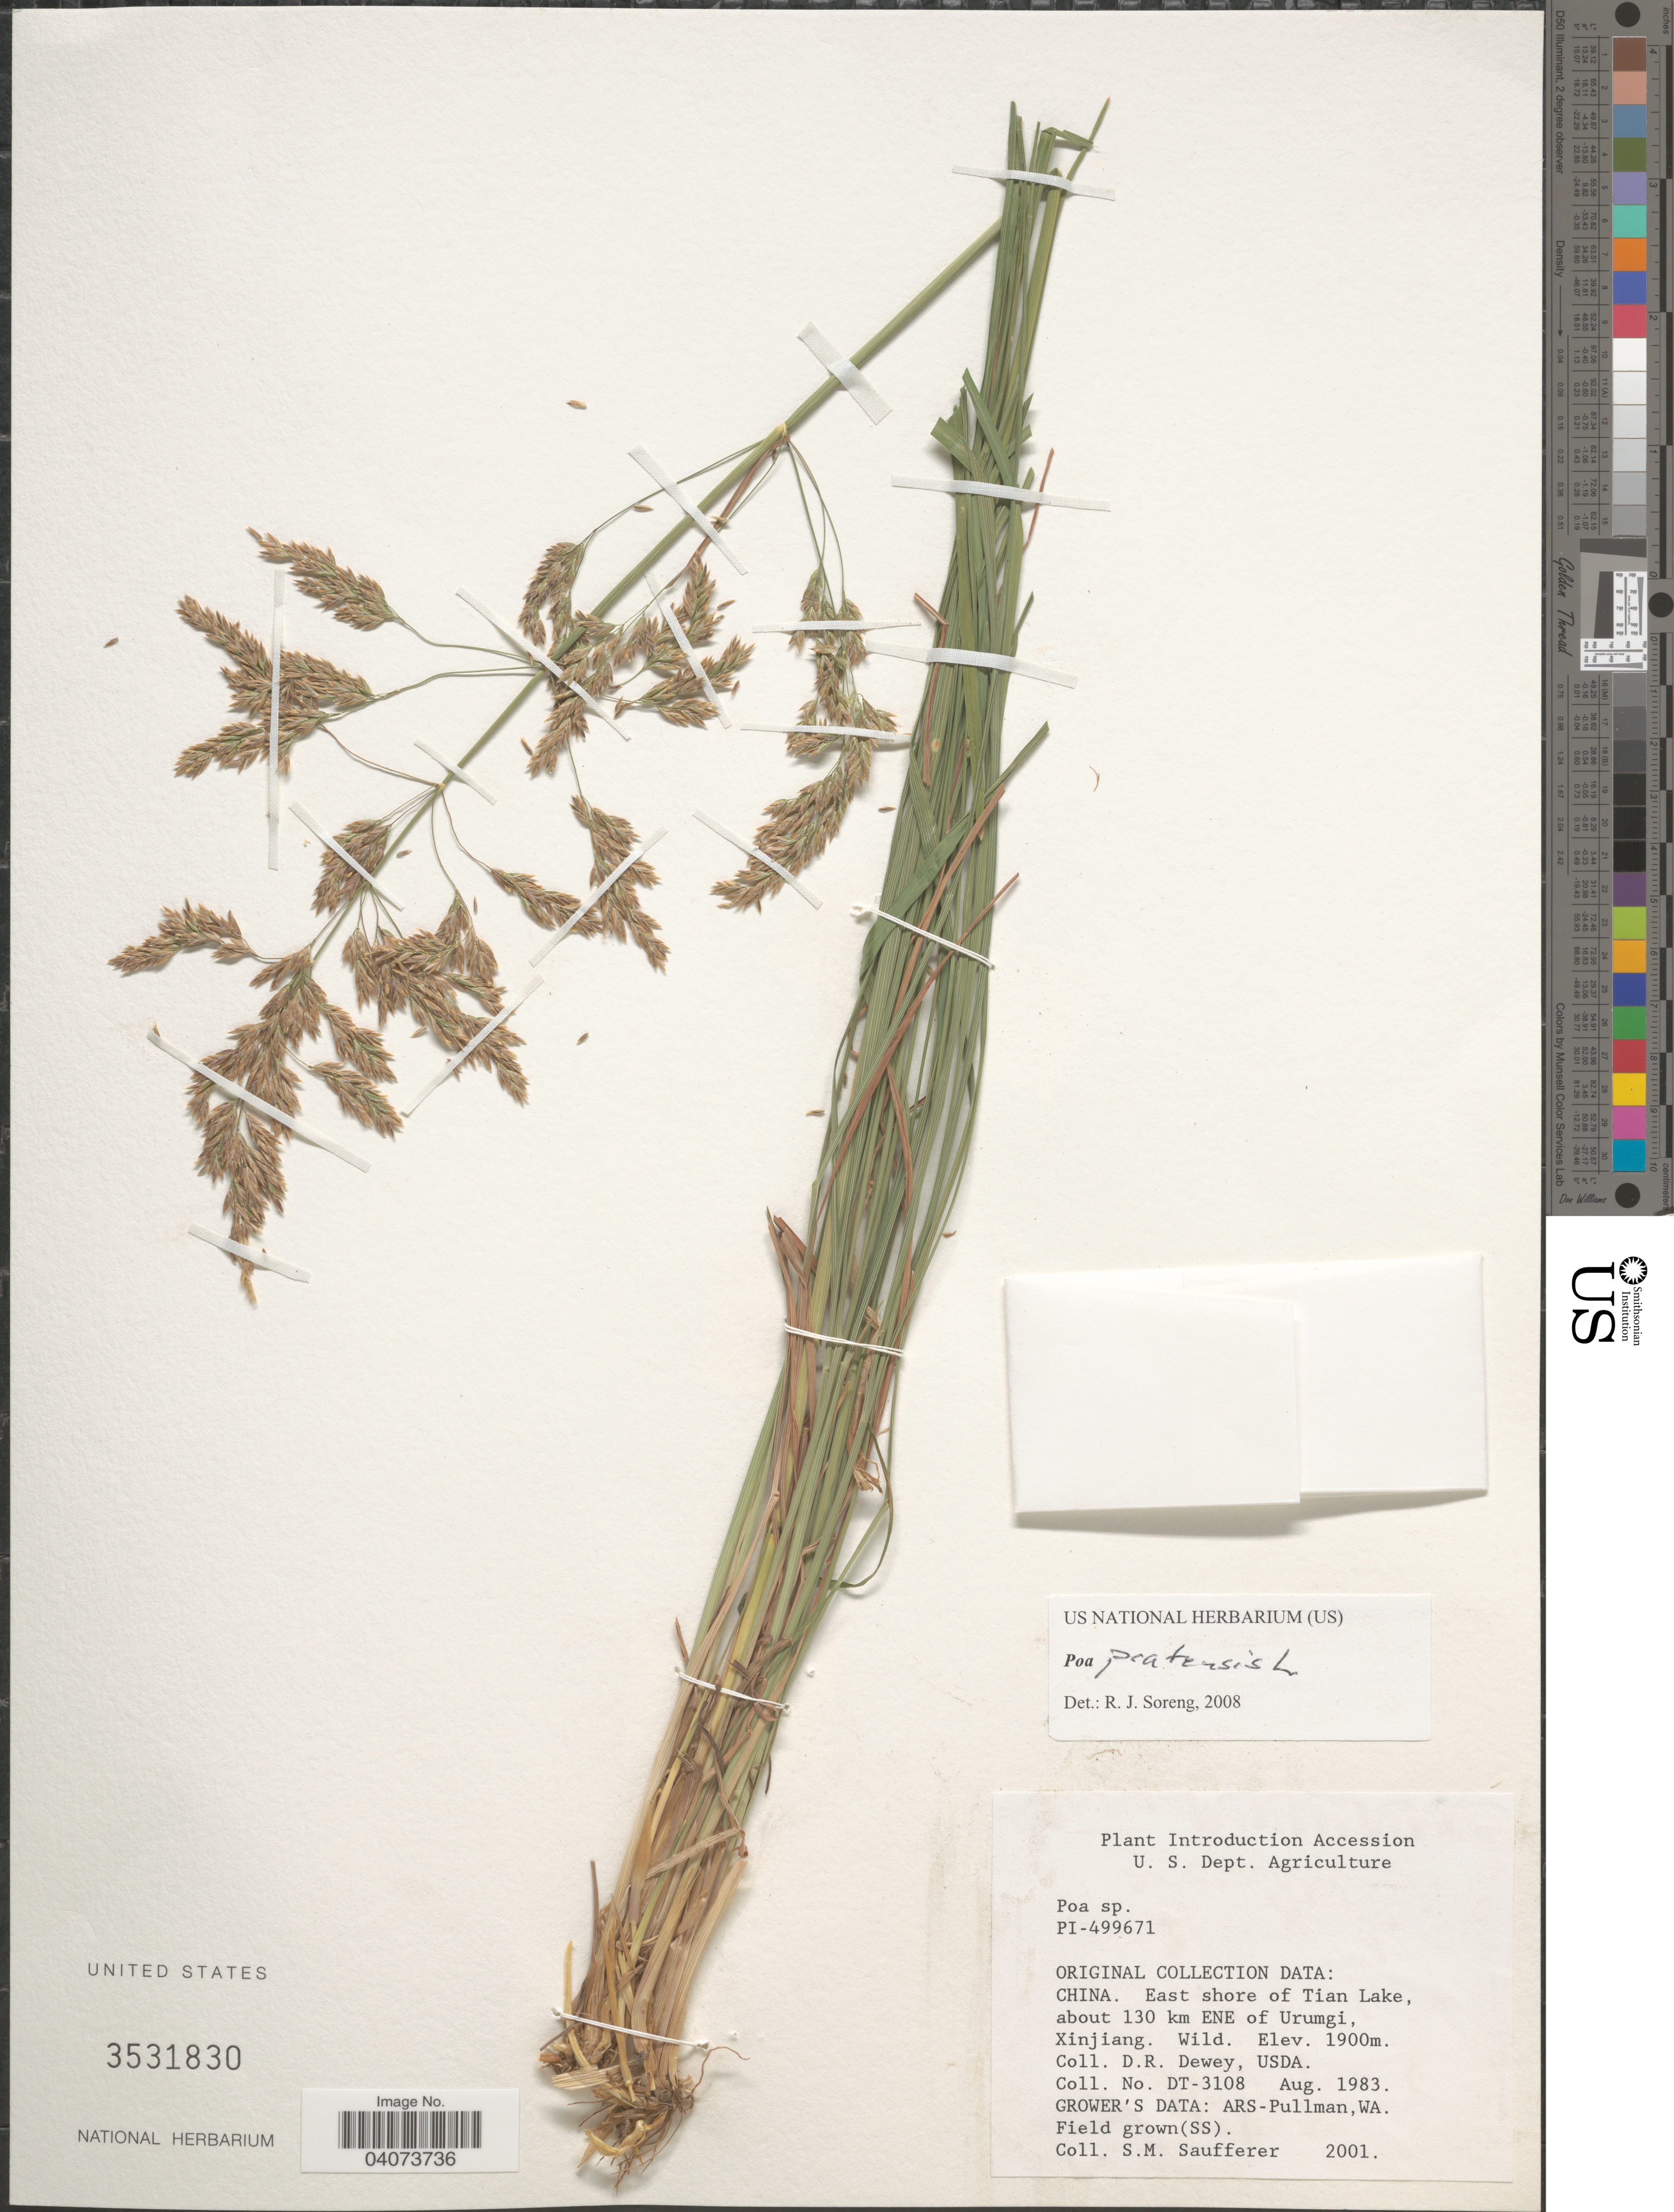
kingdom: Plantae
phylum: Tracheophyta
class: Liliopsida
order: Poales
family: Poaceae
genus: Poa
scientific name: Poa pratensis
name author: L.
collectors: S. Saufferer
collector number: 2001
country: United States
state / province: Washington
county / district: Whitman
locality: ARS-Pullman, WA.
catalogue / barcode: US 3531830